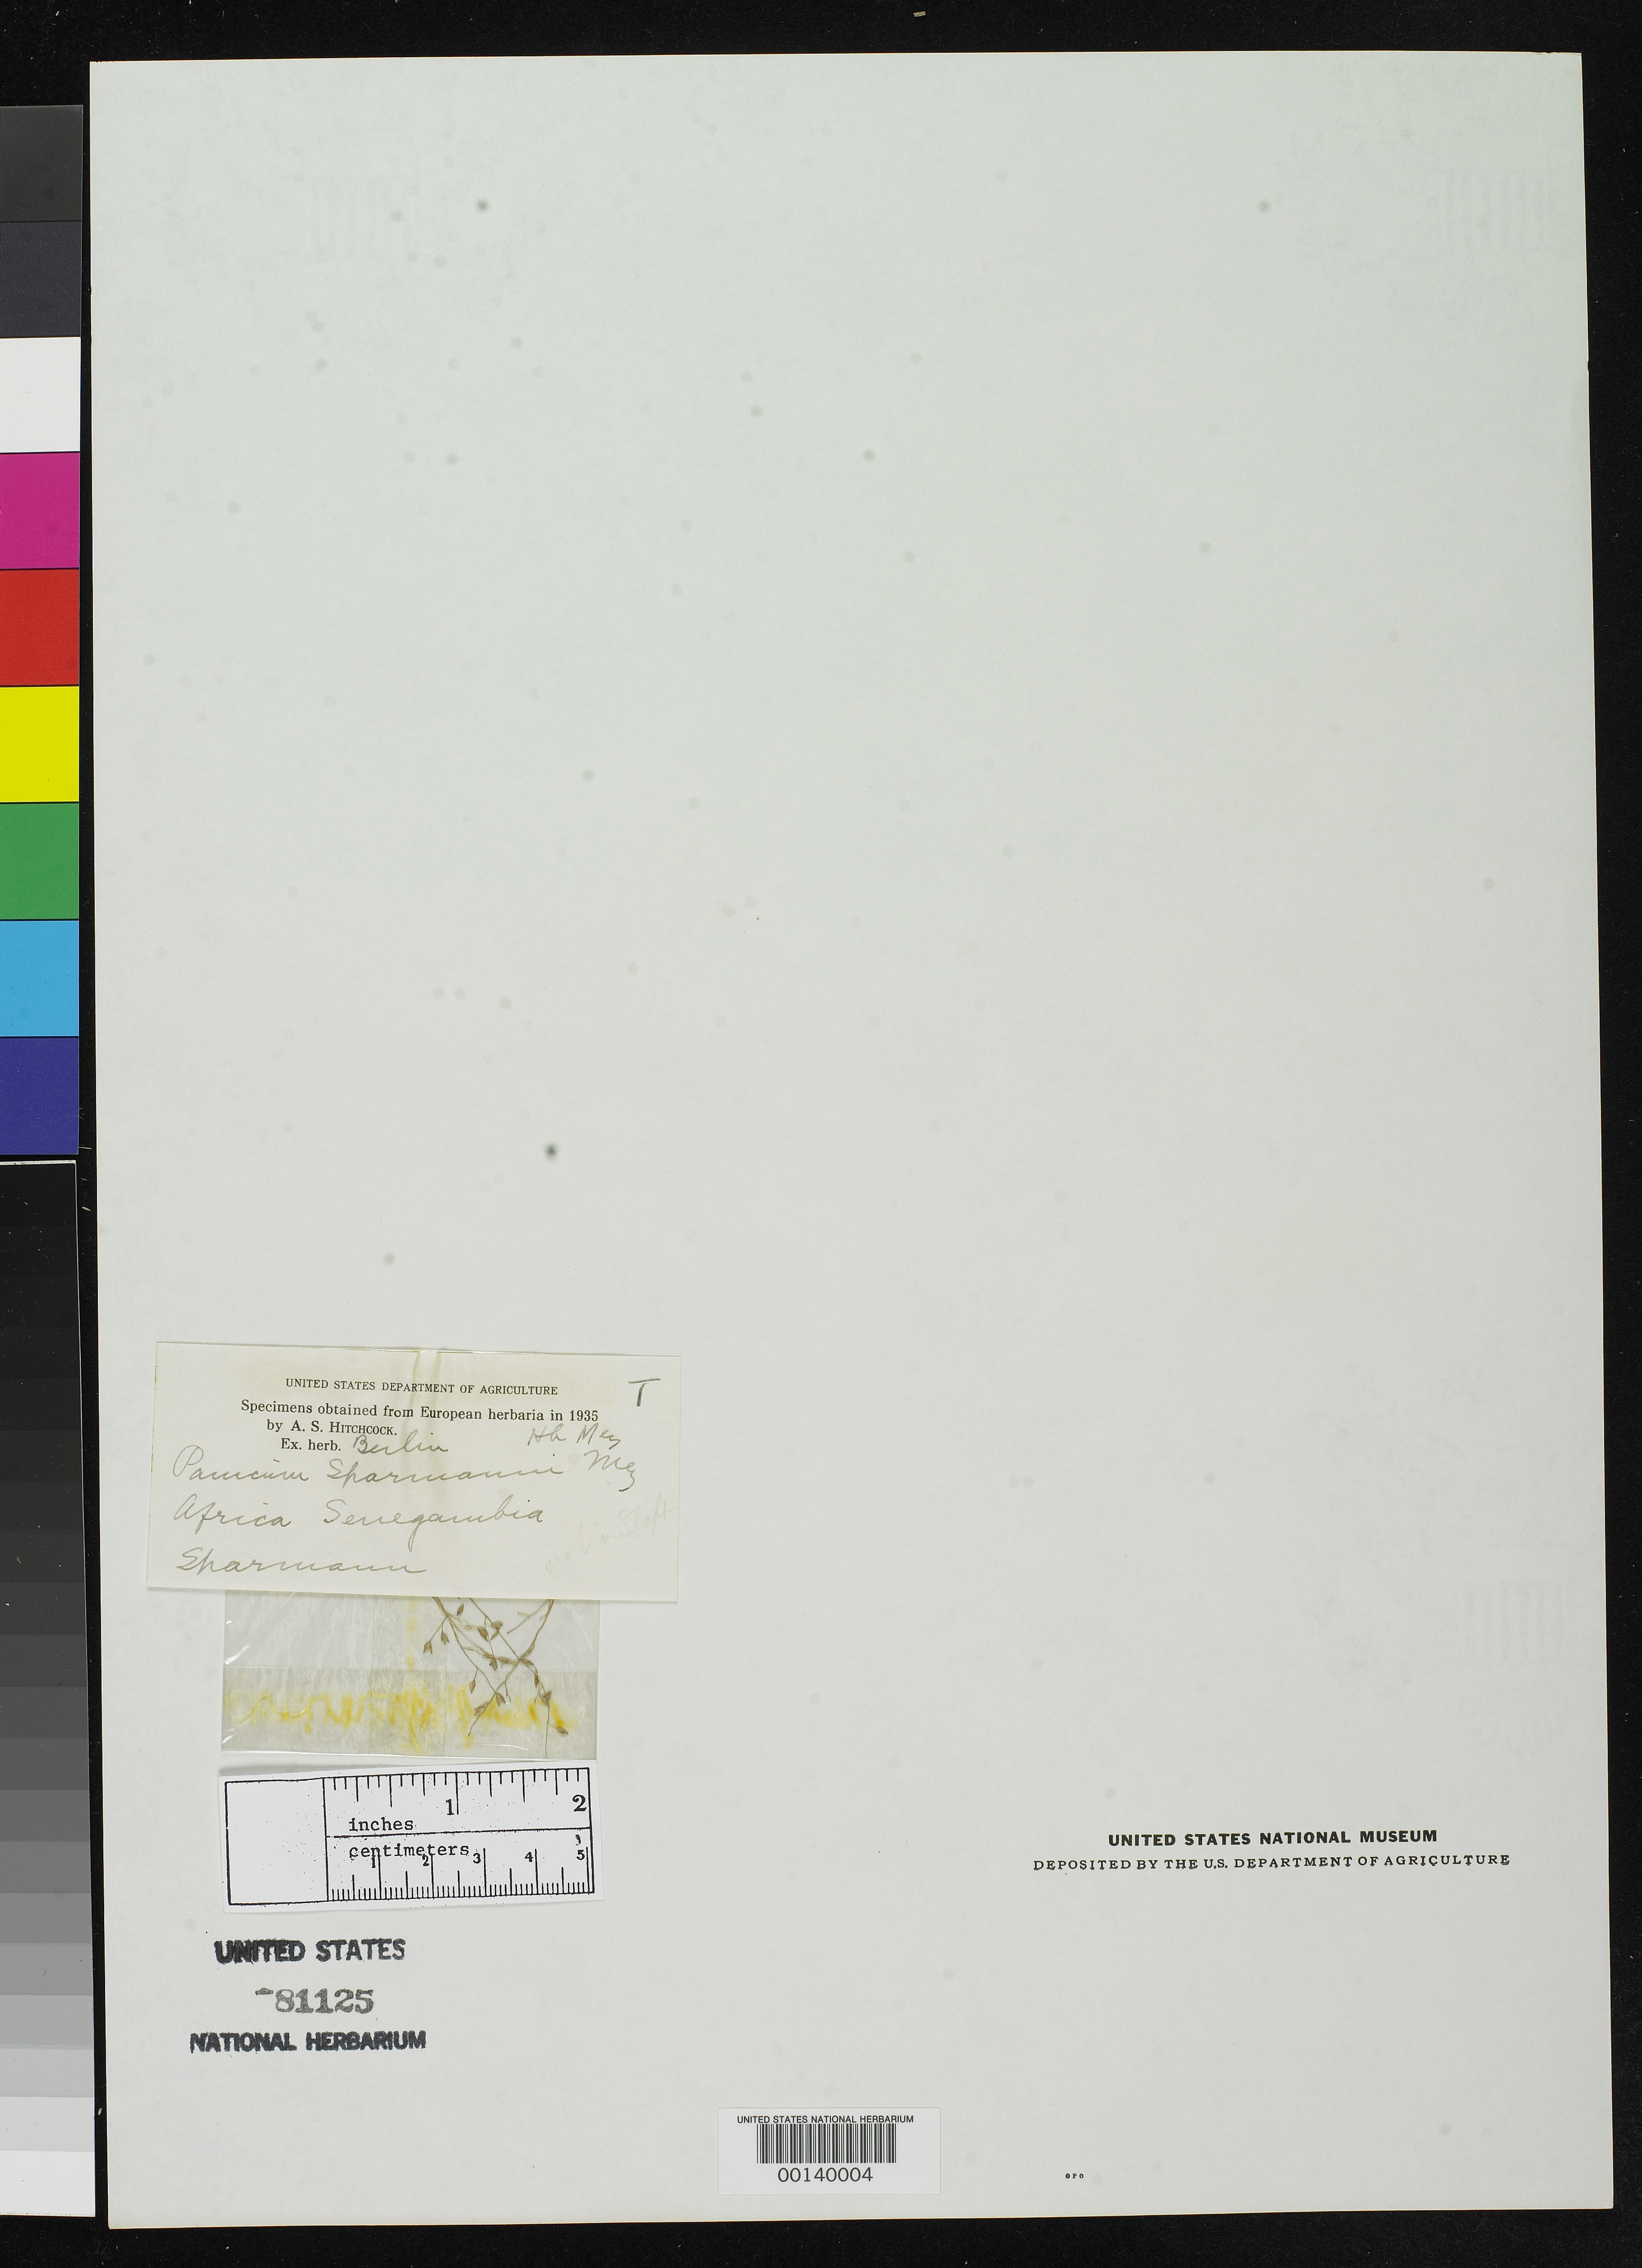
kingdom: Plantae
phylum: Tracheophyta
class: Liliopsida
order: Poales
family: Poaceae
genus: Panicum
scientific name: Panicum sparmanni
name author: Mez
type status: Type Fragment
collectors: A. Sparrmann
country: Mali / Senegal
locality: Senegambia.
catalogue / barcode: US 81125